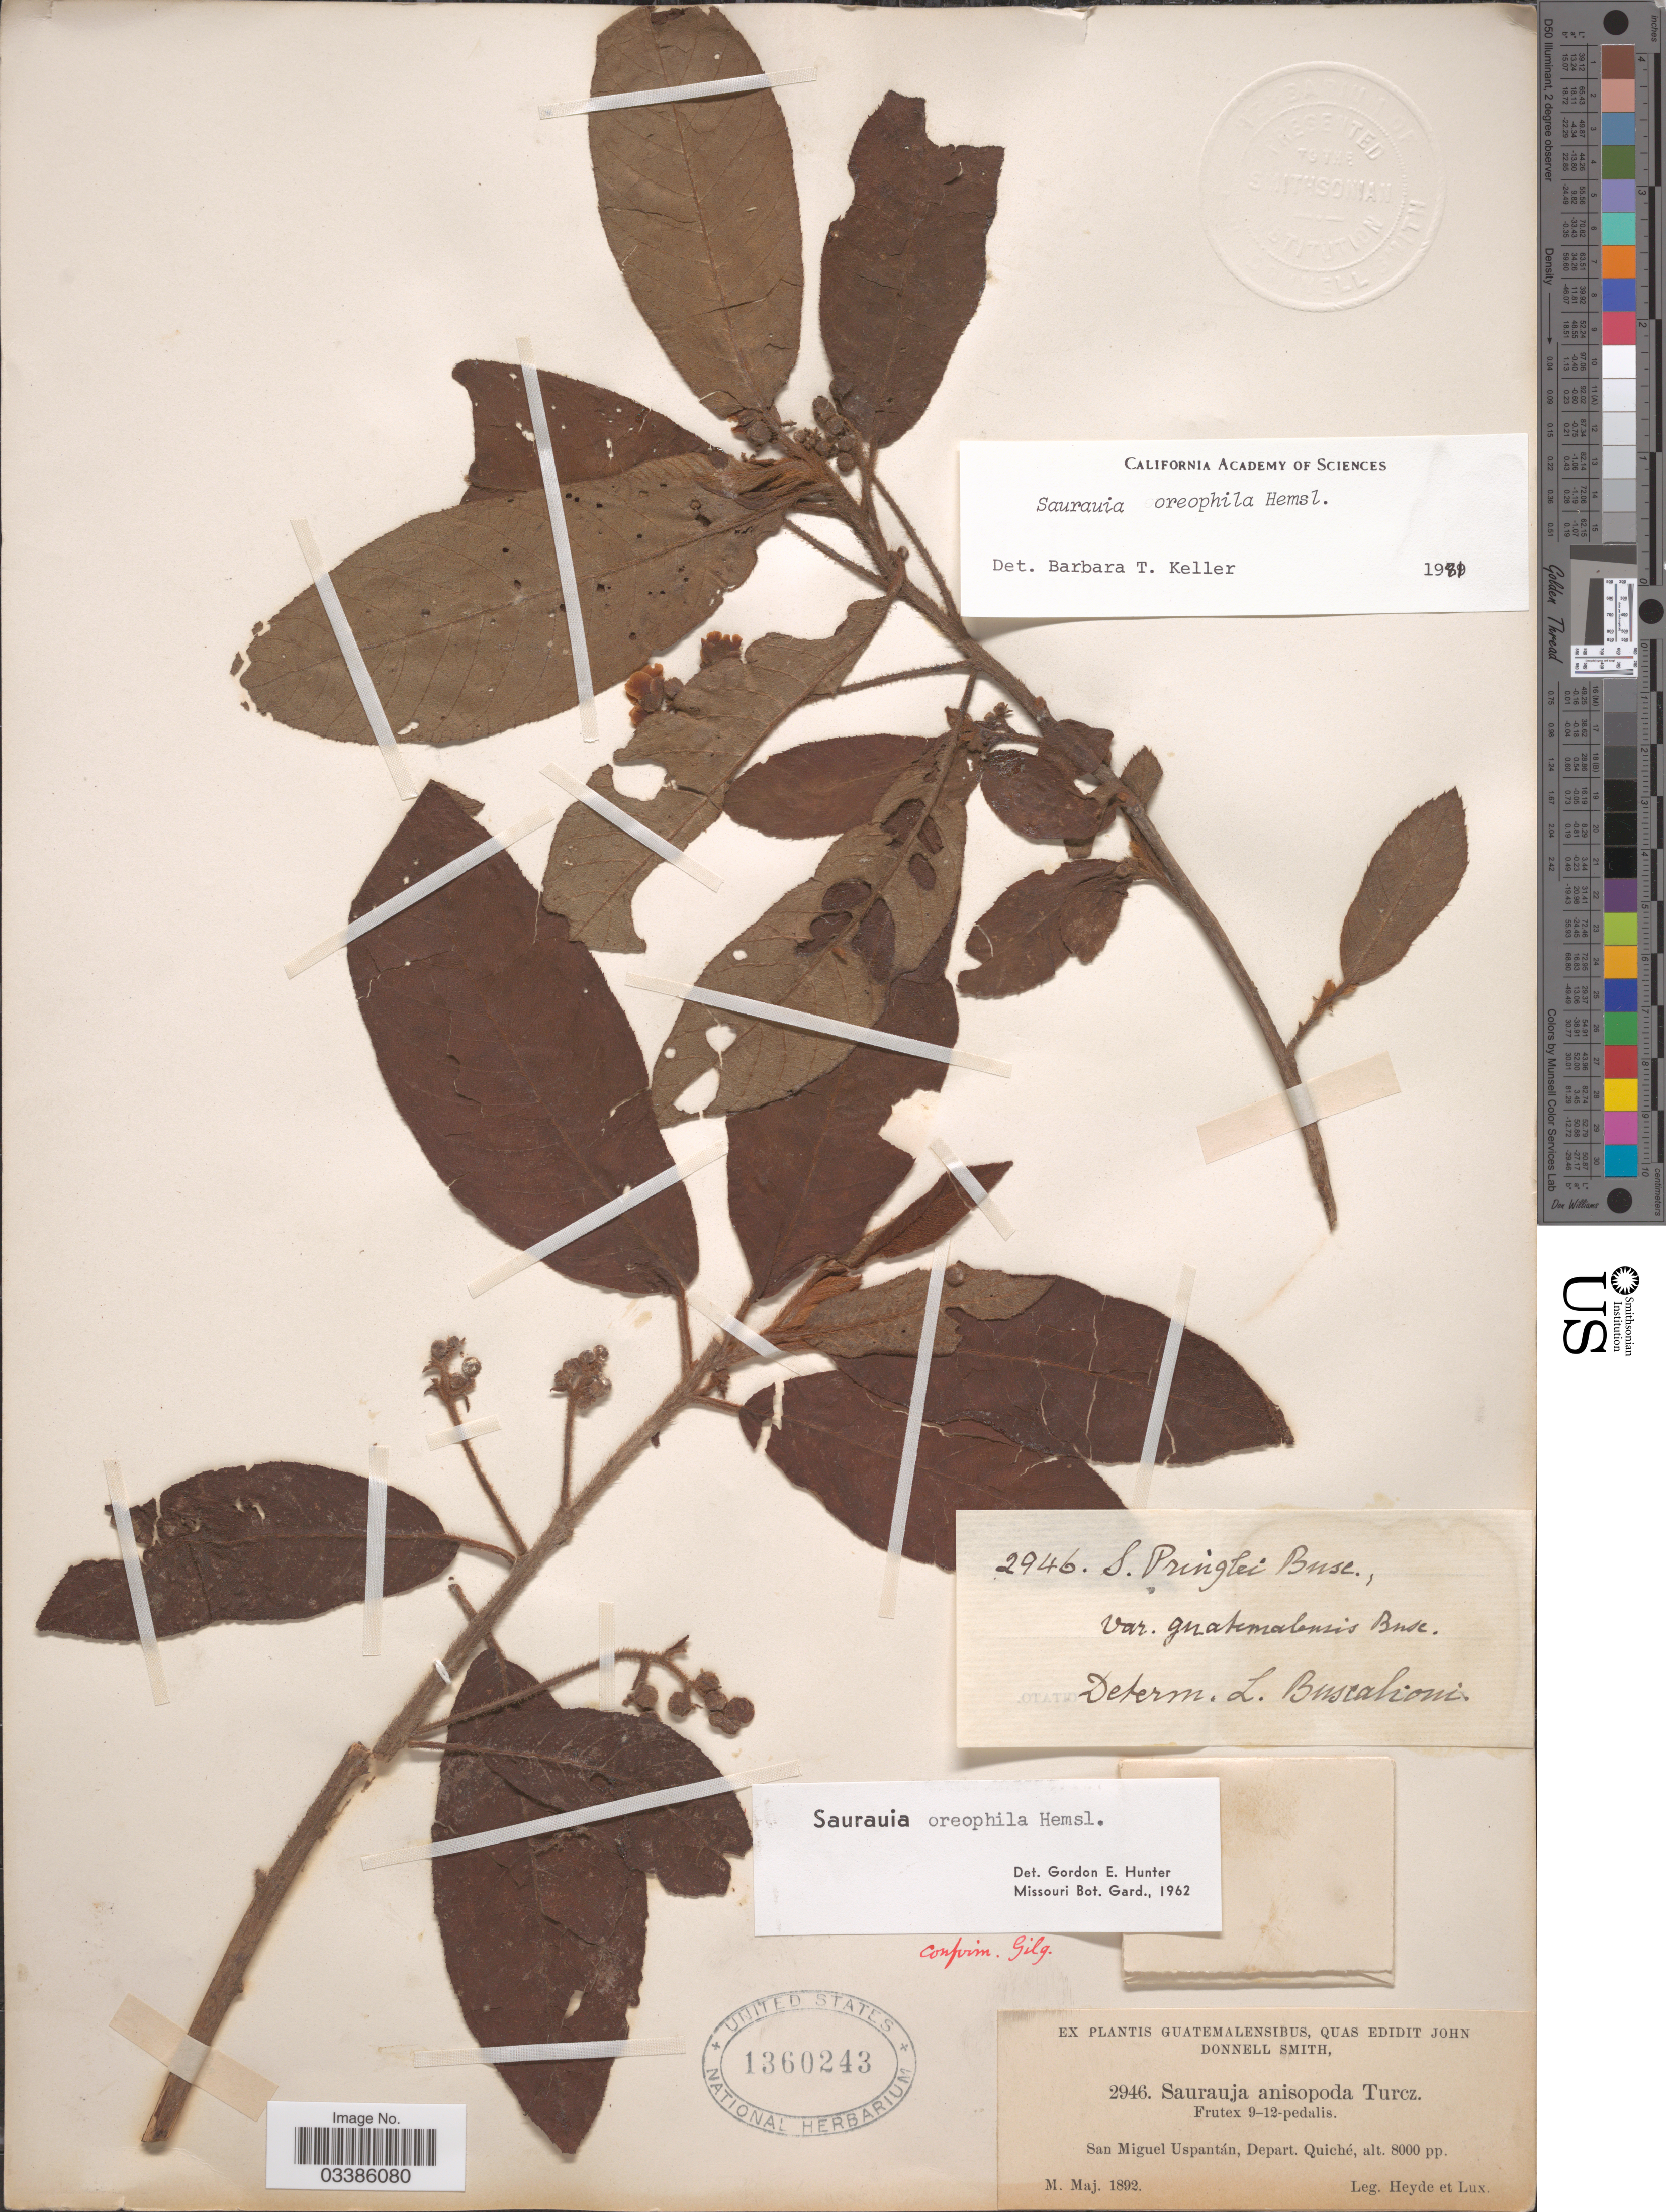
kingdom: Plantae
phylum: Tracheophyta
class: Magnoliopsida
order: Ericales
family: Actinidiaceae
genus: Saurauia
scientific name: Saurauia oreophila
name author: Hemsl.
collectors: Heyde & Lux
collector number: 2946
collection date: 1892-05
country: Guatemala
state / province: El Quiché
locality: San Miguel Uspantán, Depart. Quiché.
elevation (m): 2438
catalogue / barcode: US 1360243